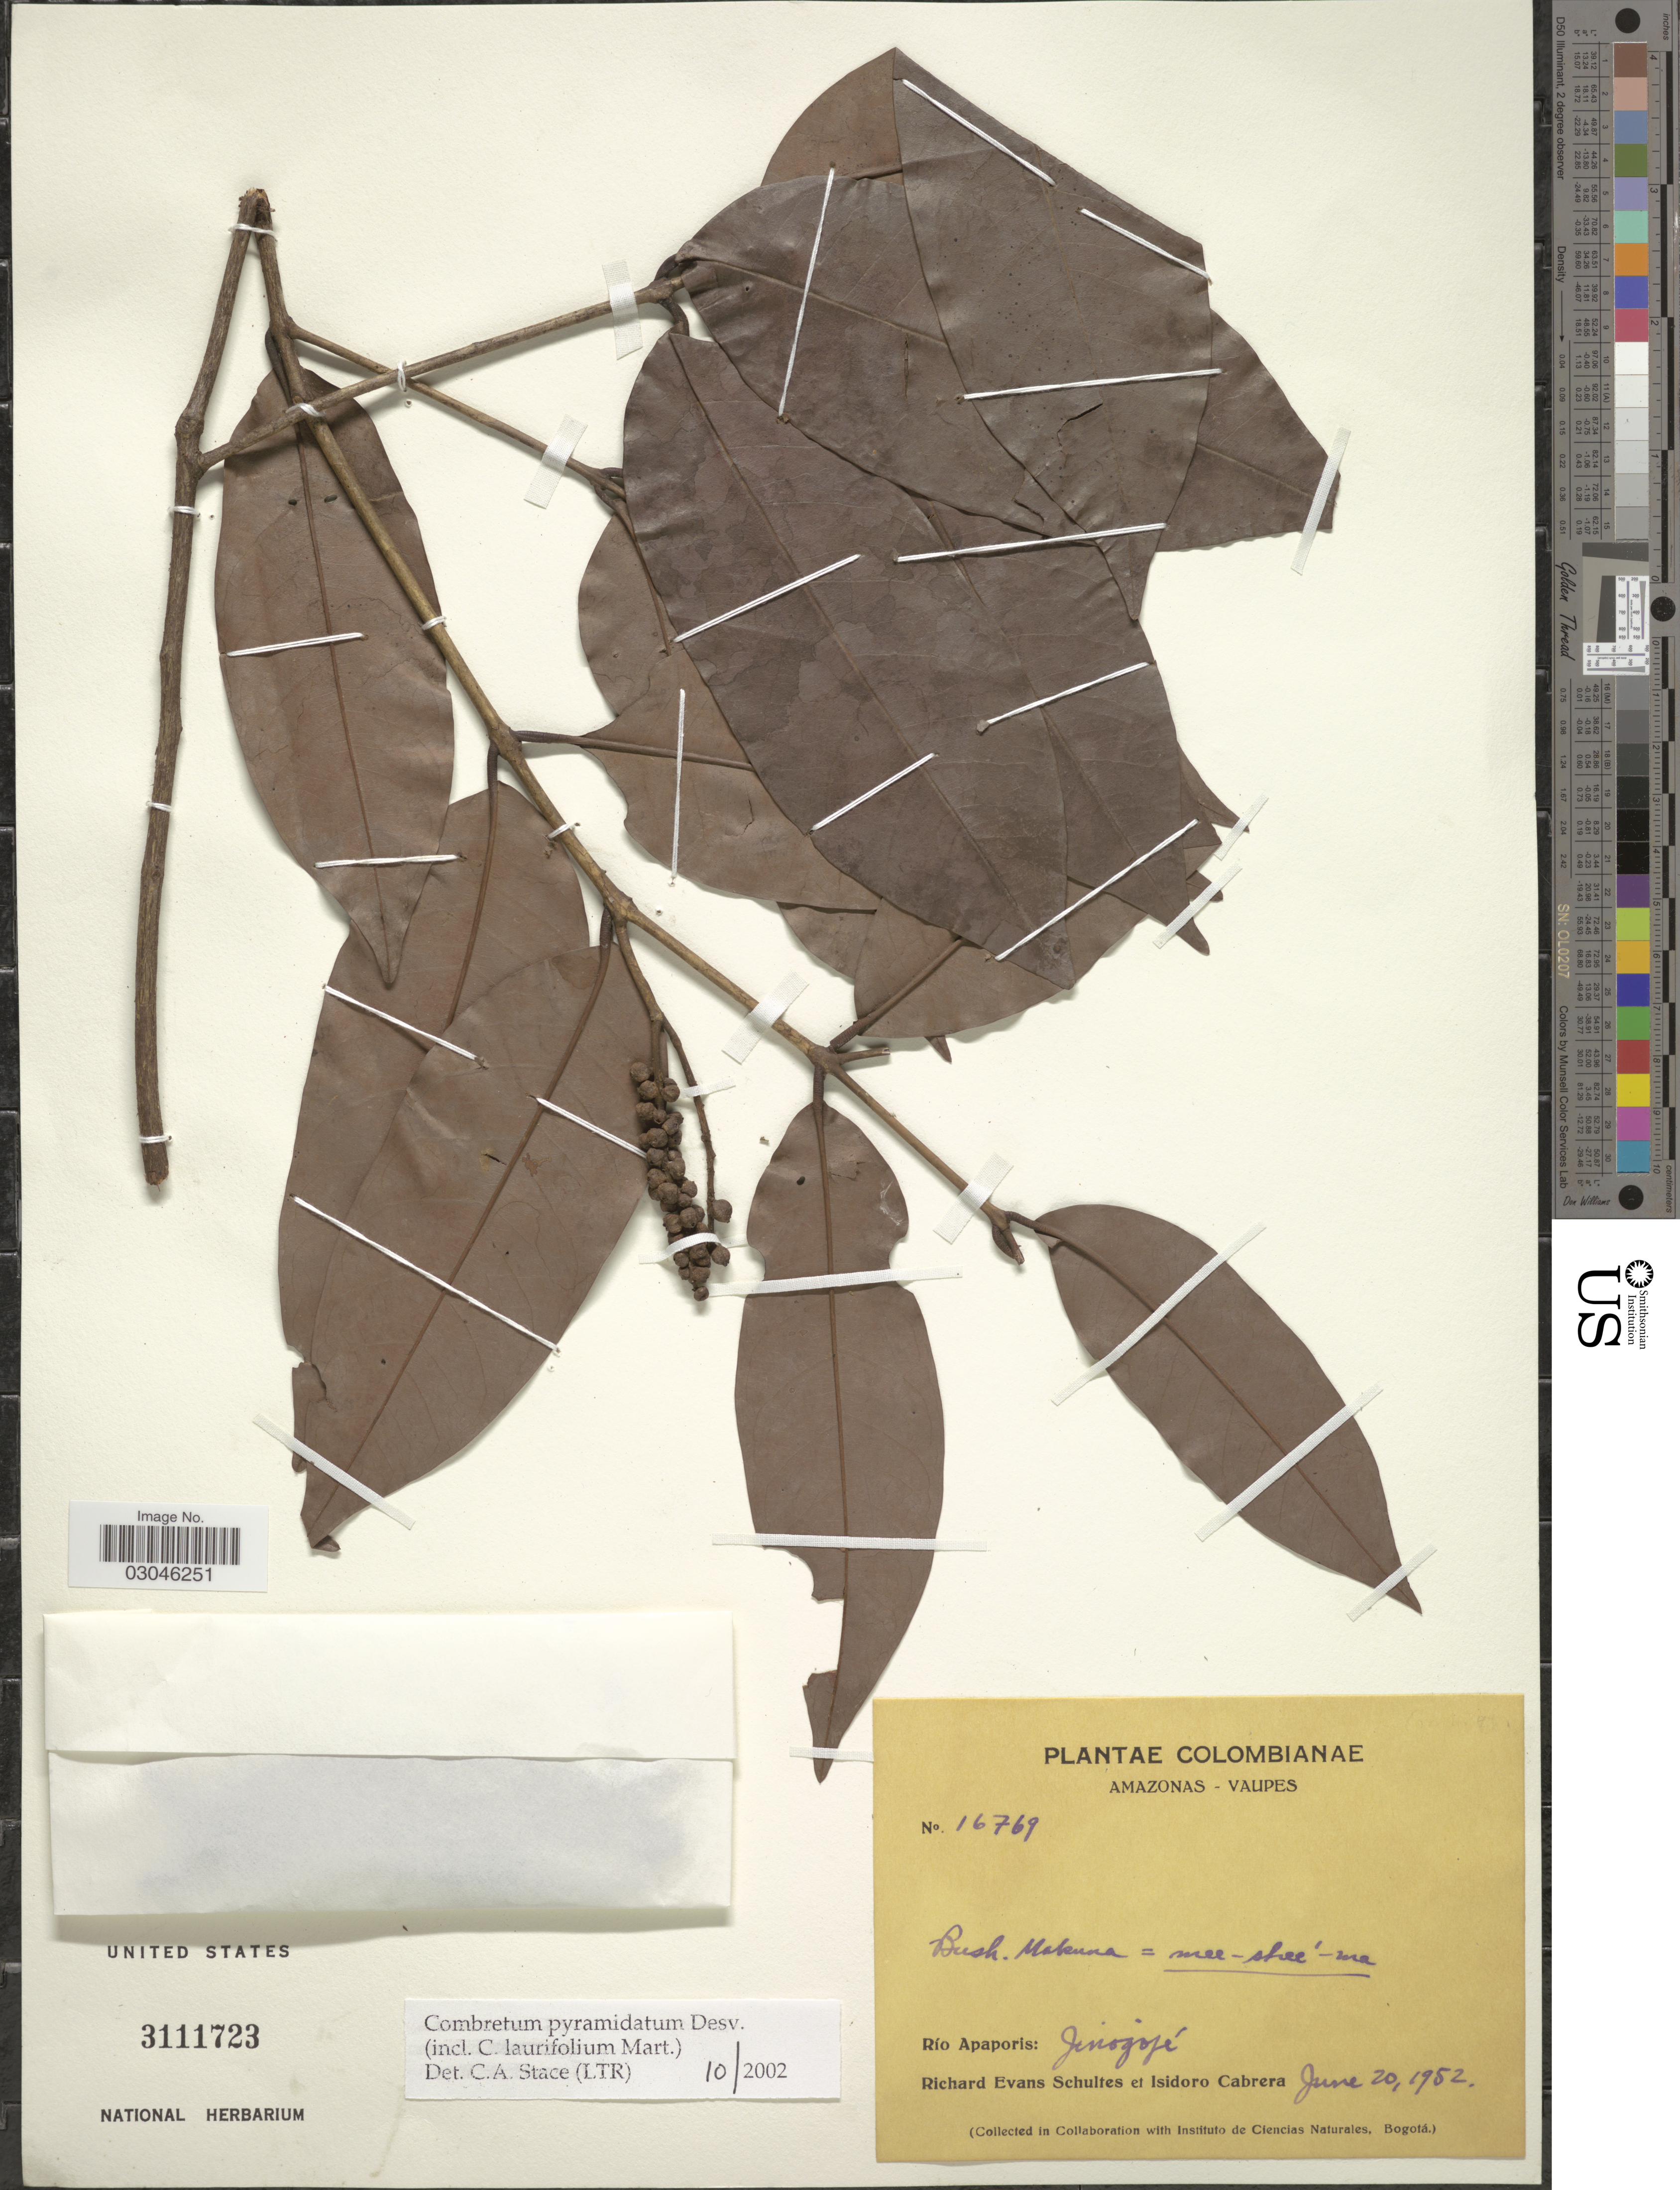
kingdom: Plantae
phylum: Tracheophyta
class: Magnoliopsida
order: Myrtales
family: Combretaceae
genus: Combretum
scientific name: Combretum pyramidatum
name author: Desv.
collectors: R. E. Schultes & I. Cabrera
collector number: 16769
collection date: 1952-06-20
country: Colombia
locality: Amazonas - Vaupes. Río Apaporis: Jinogojé.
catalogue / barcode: US 3111723